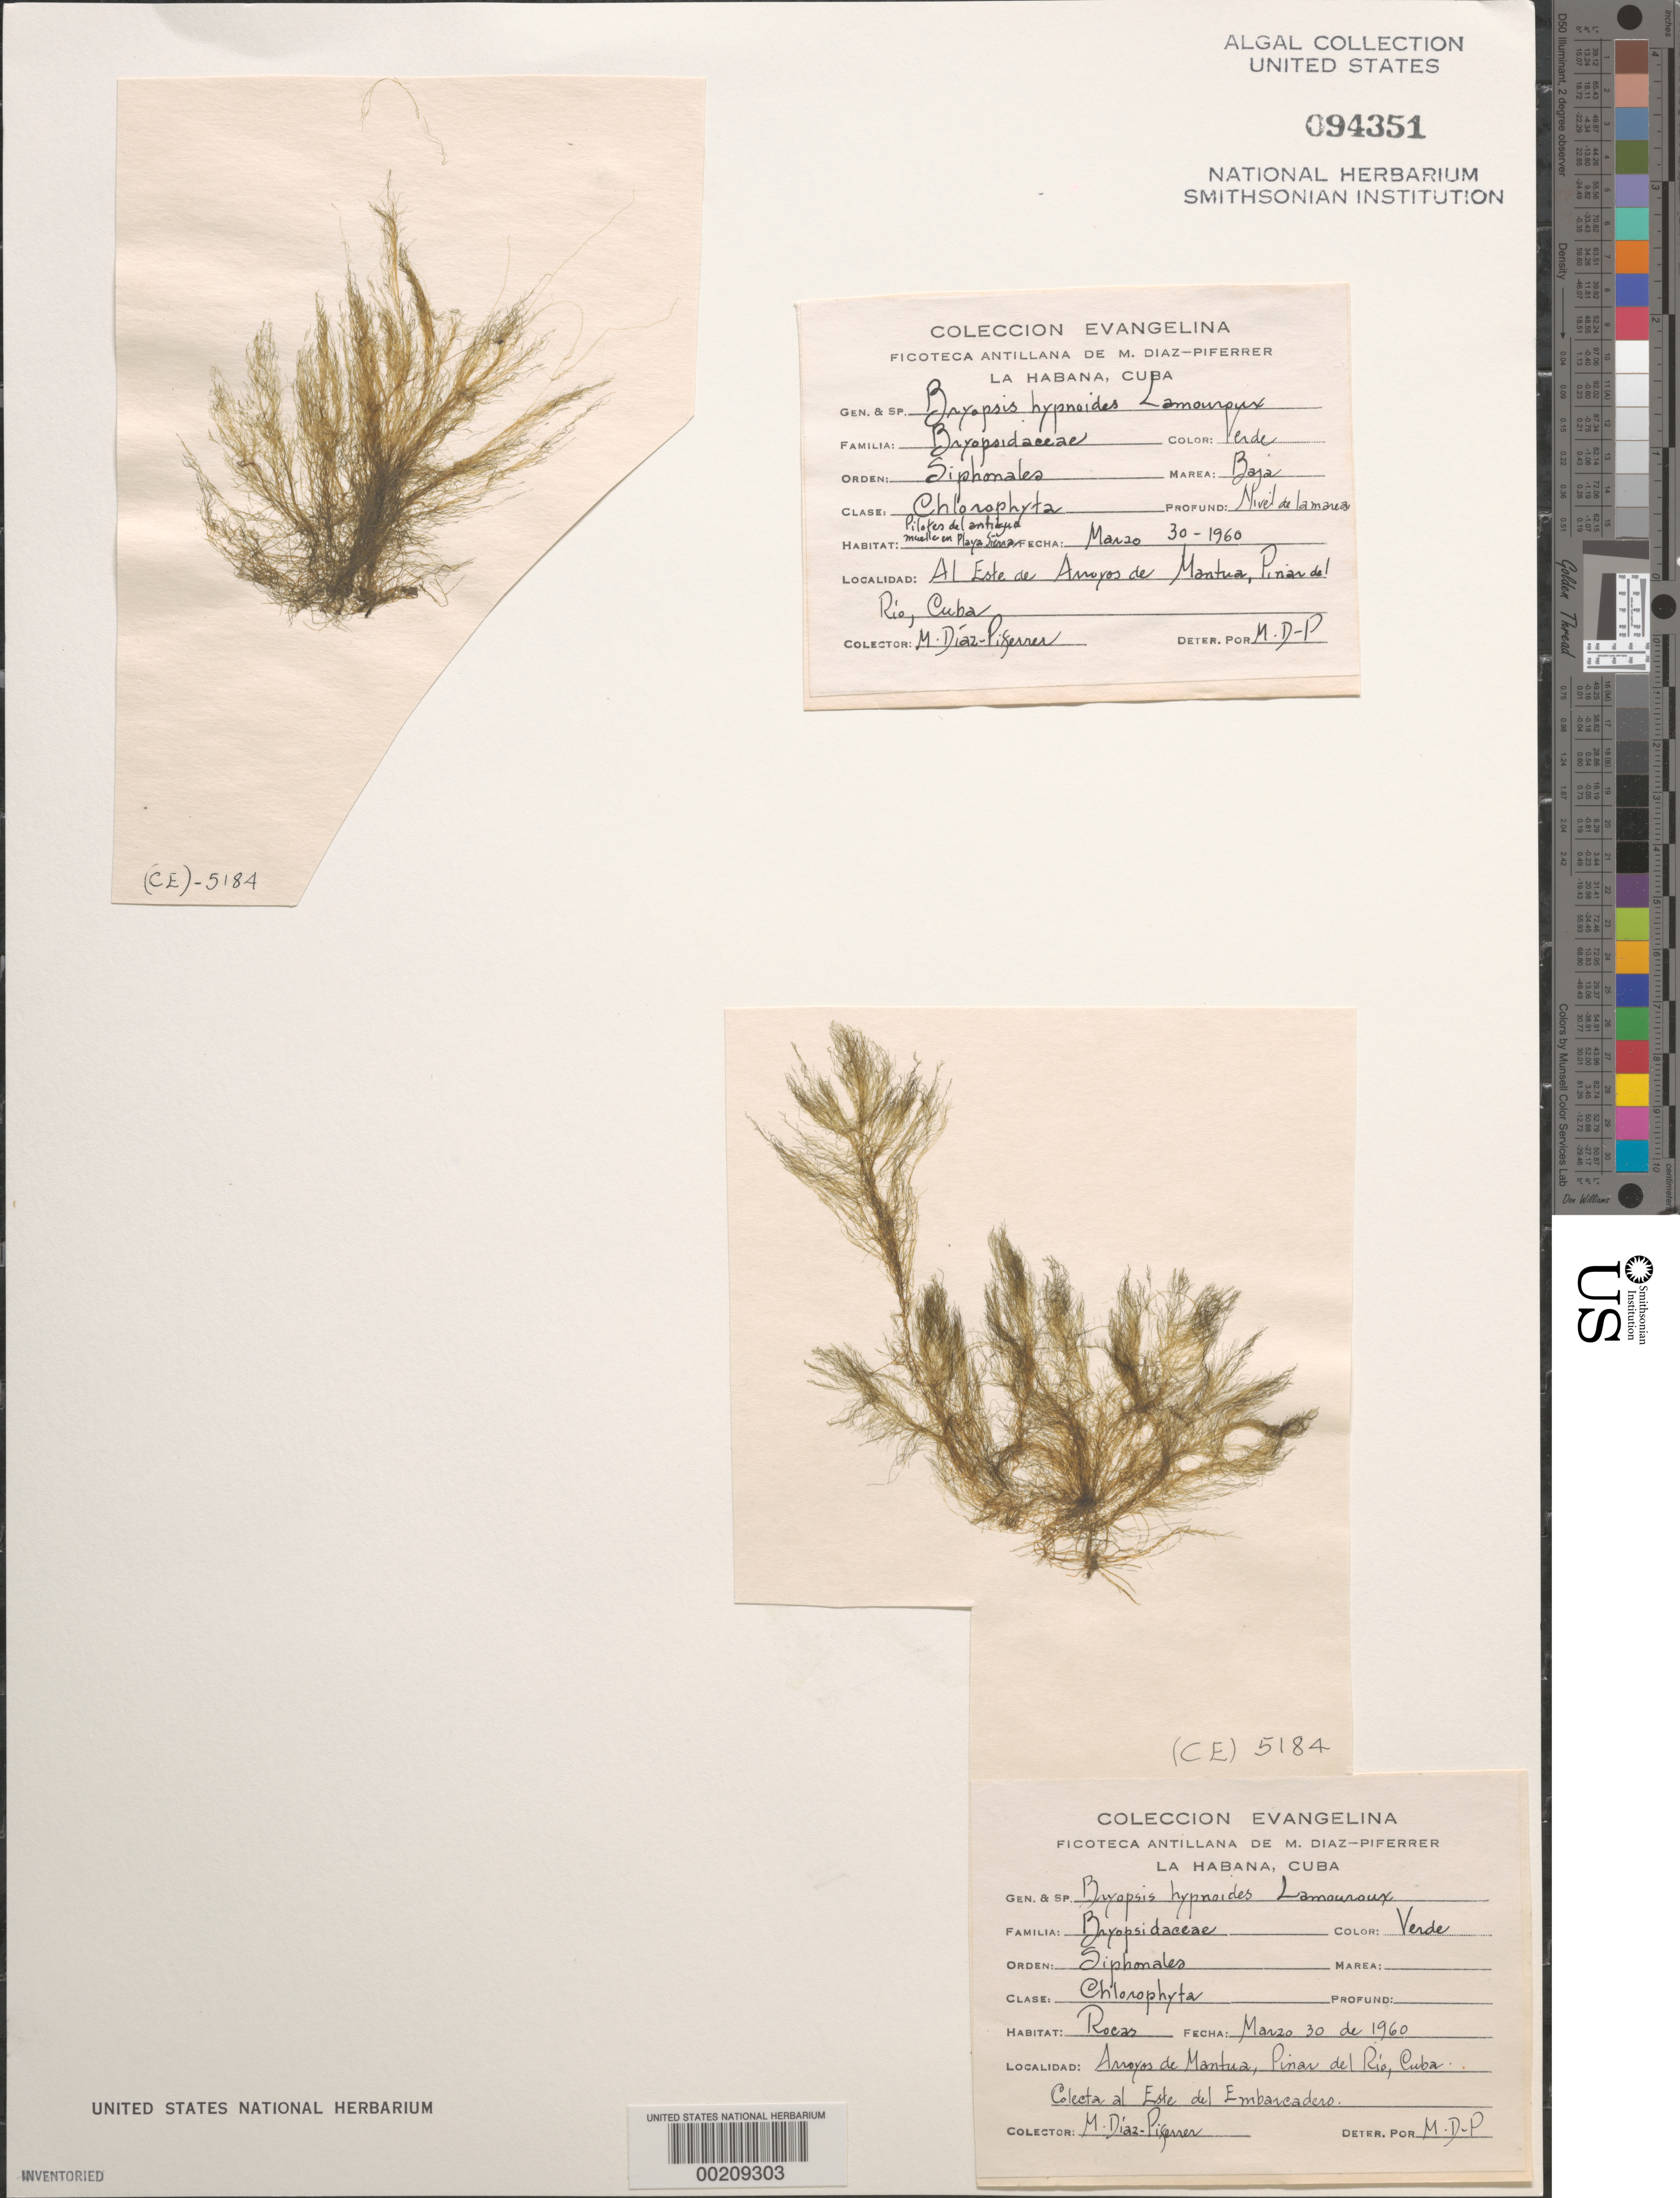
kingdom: Plantae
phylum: Chlorophyta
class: Ulvophyceae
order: Bryopsidales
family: Bryopsidaceae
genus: Bryopsis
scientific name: Bryopsis hypnoides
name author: J.V.Lamouroux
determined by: Diaz-Piferrer, M.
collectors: M. Diaz-Piferrer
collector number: (ce) 5184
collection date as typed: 30 Mar 1960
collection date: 1960-03-30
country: Cuba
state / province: Pinar del Río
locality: East of embarcadero, arroyos de mantua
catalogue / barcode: US 94351